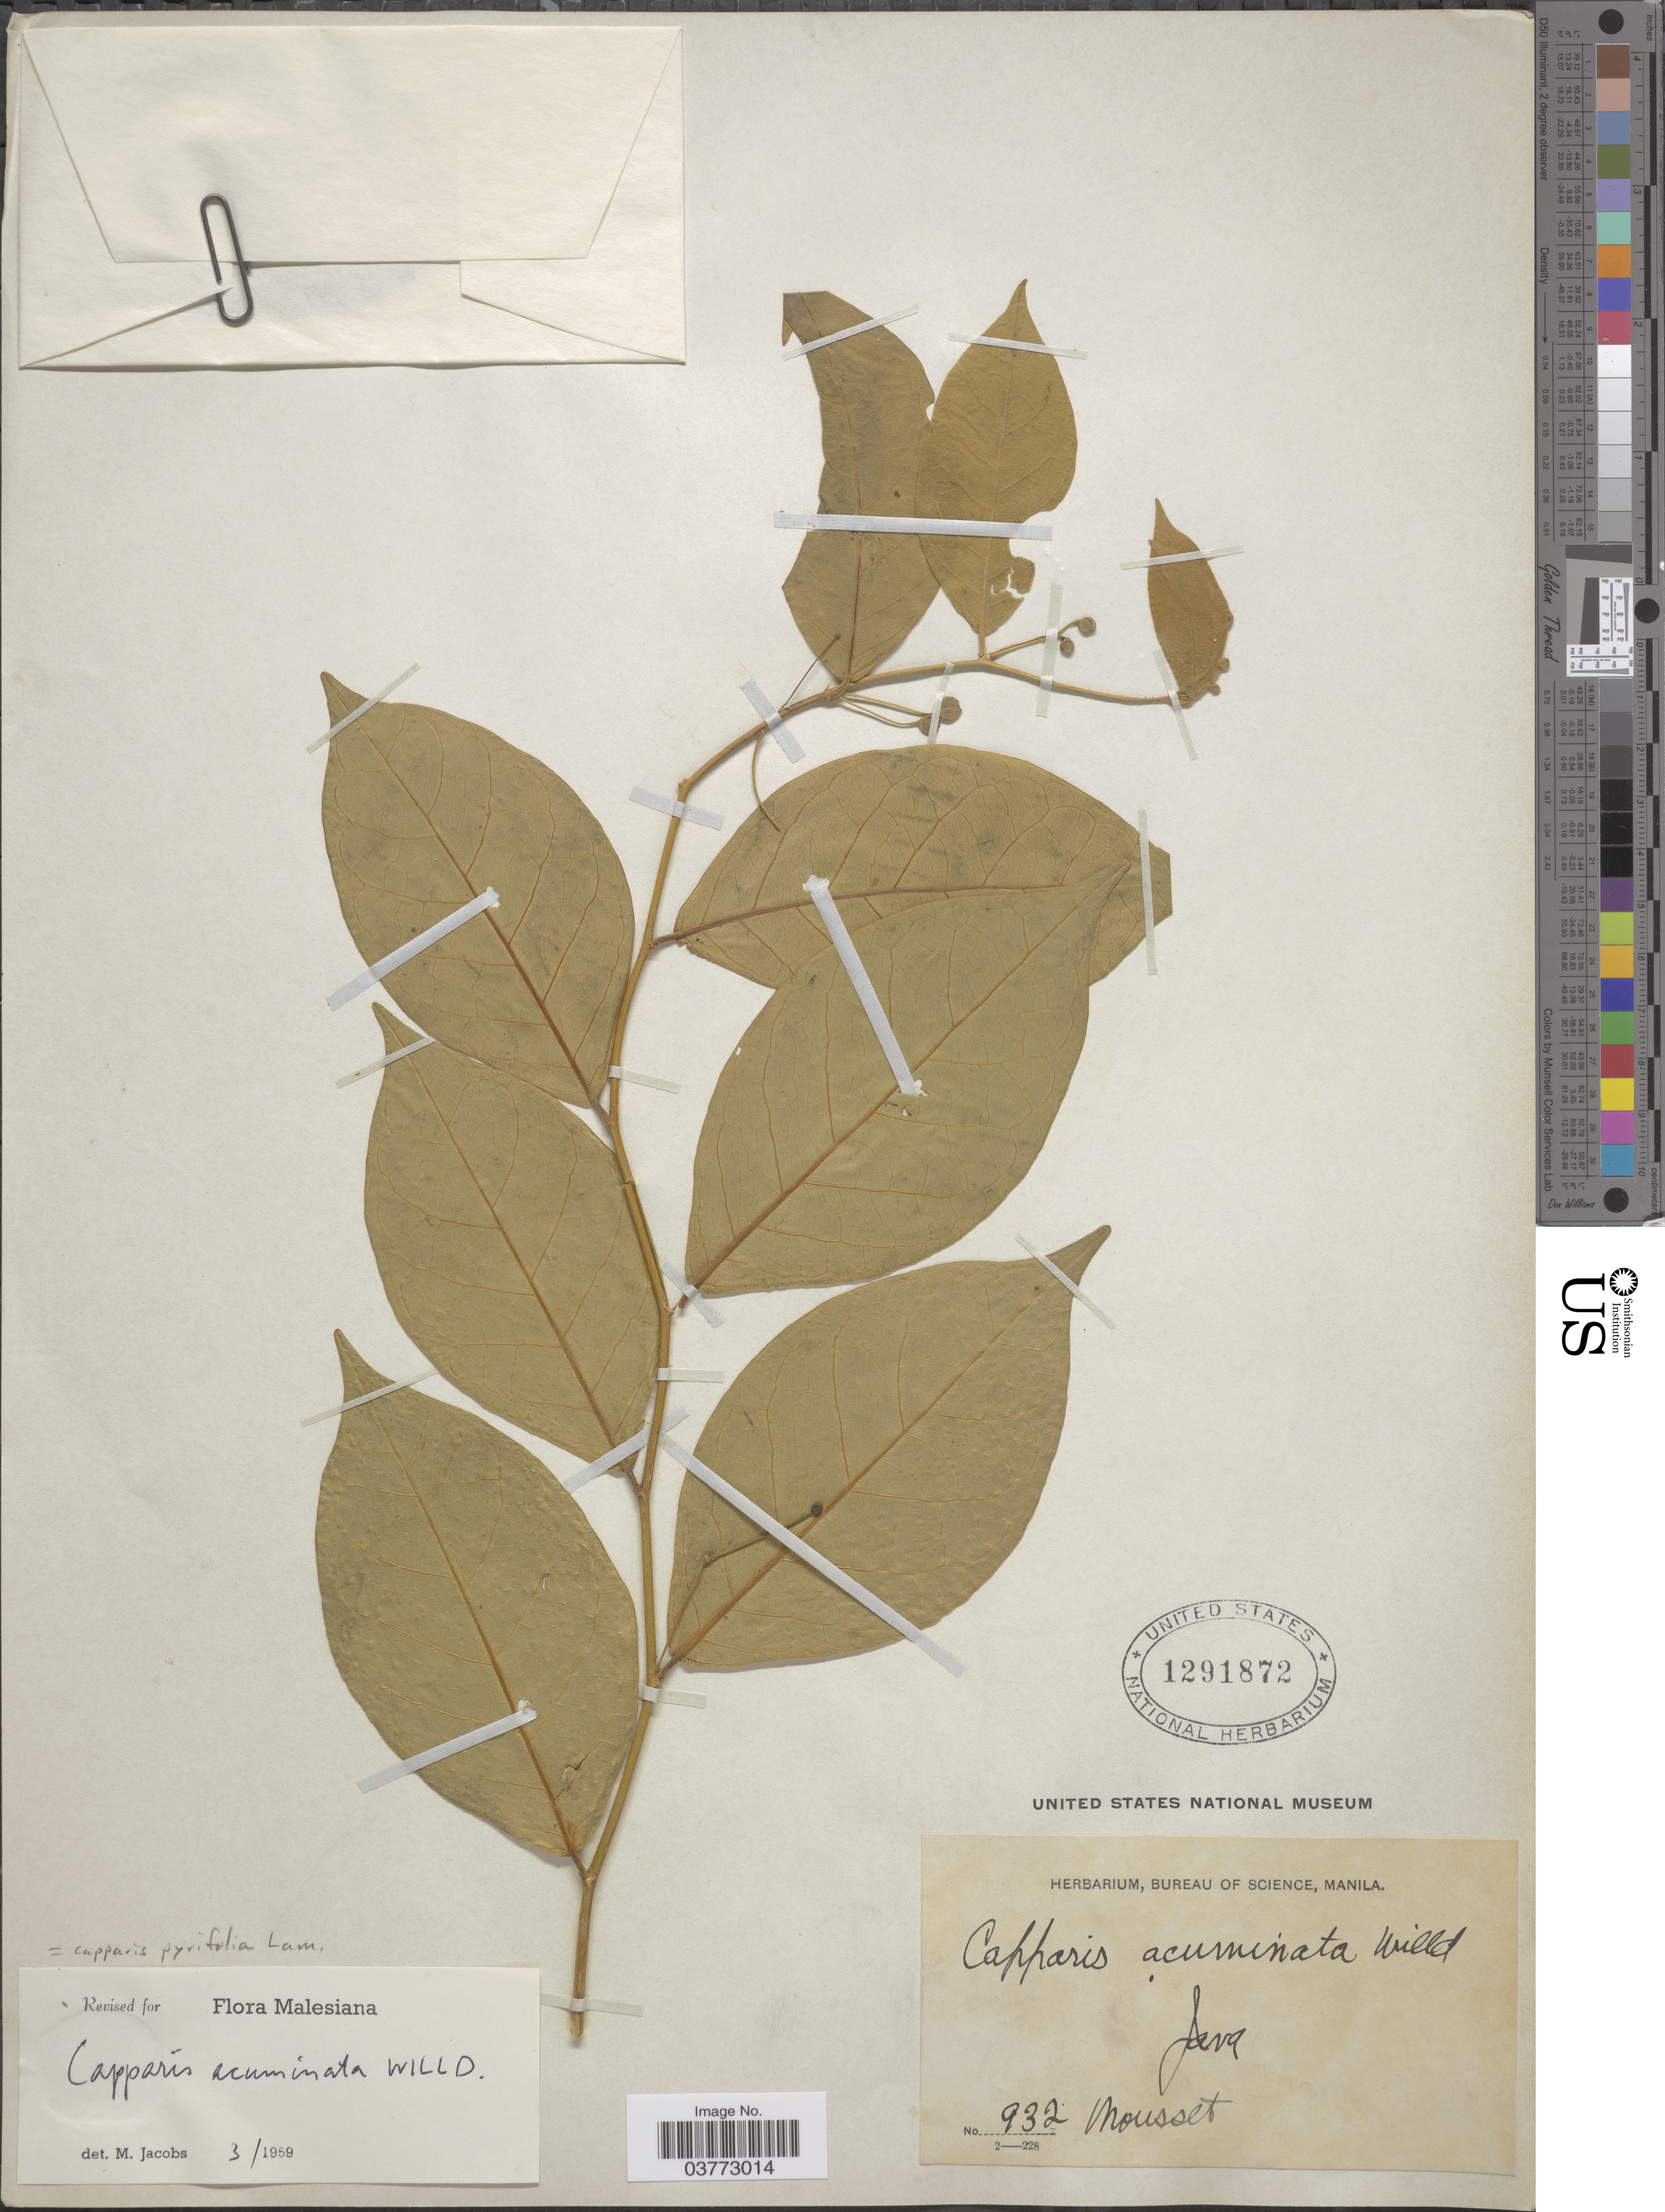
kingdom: Plantae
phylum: Tracheophyta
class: Magnoliopsida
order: Brassicales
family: Capparaceae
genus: Capparis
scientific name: Capparis pyrifolia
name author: Lam.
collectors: Mousset, --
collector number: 932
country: Indonesia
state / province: Java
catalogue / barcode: US 1291872